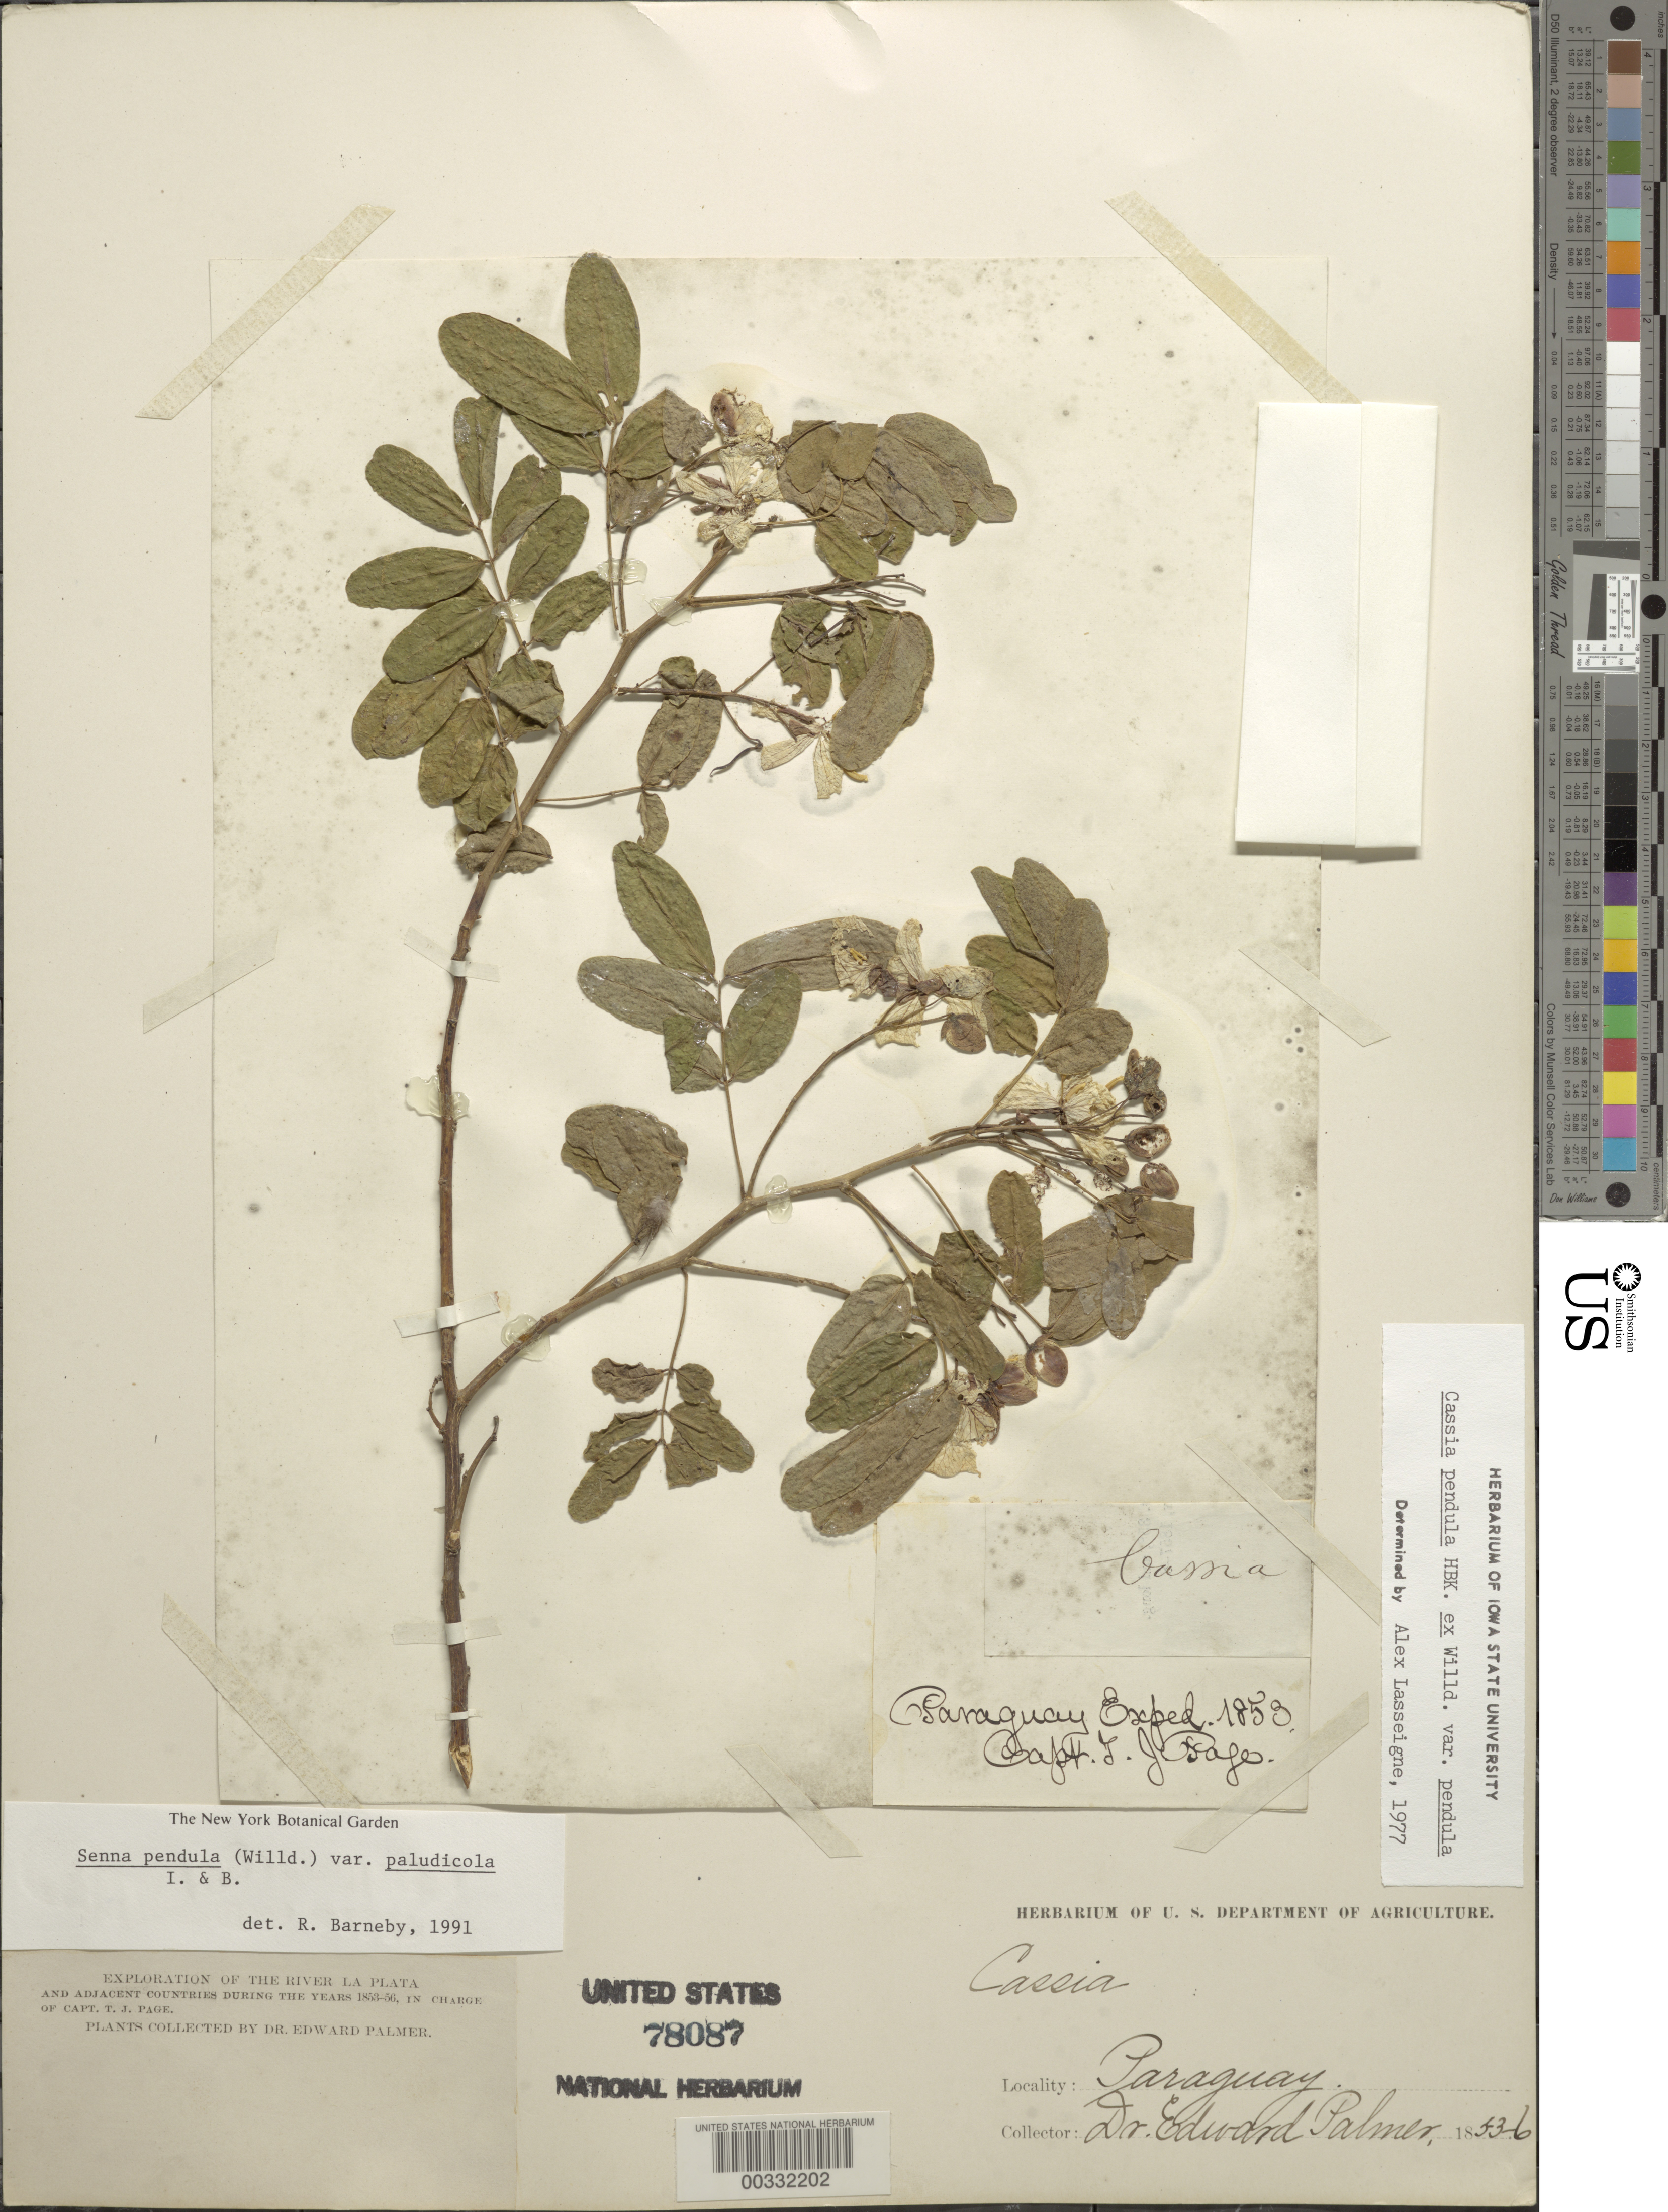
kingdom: Plantae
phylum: Tracheophyta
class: Magnoliopsida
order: Fabales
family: Fabaceae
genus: Senna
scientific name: Senna pendula var. paludicola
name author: H.S. Irwin & Barneby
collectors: E. Palmer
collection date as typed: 1853 to -- -- 1856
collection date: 1853/1856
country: Paraguay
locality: La plata river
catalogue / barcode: US 78087